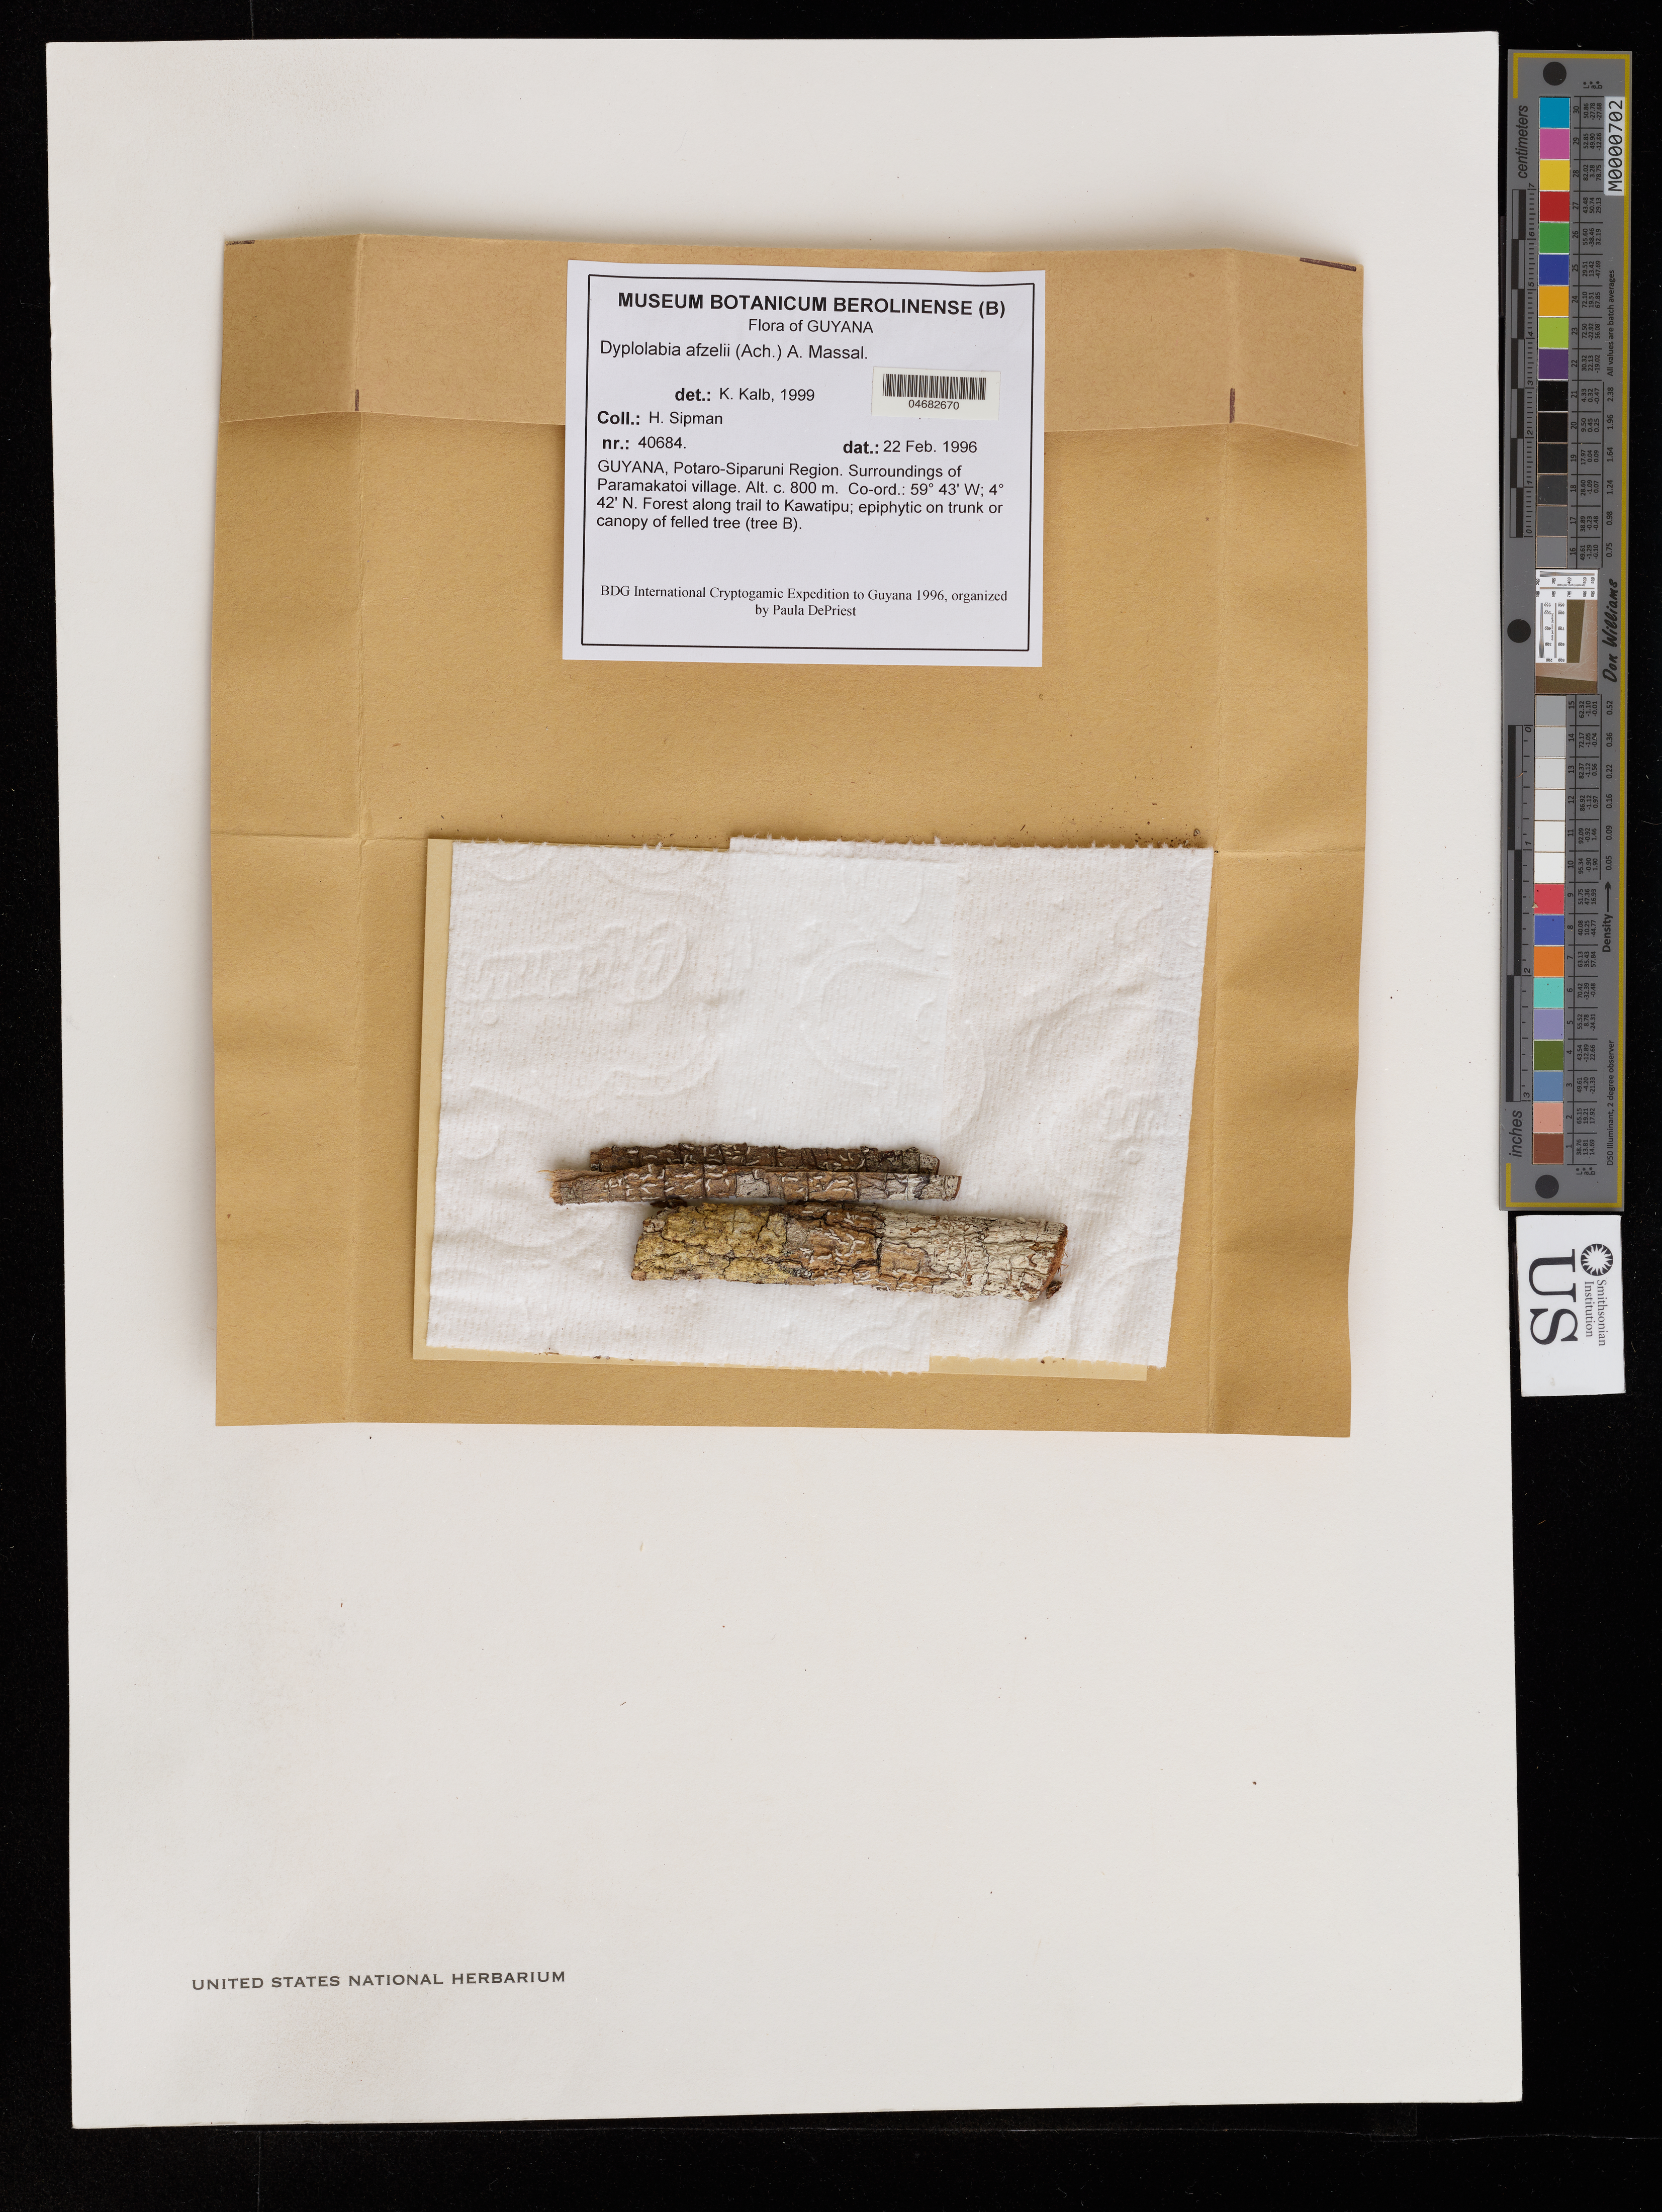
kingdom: Fungi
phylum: Ascomycota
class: Lecanoromycetes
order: Ostropales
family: Graphidaceae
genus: Dyplolabia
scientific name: Dyplolabia afzelii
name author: (Ach.) A. Massal.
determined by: Kalb, Klaus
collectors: H. Sipman et al.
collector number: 40684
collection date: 1996-02-22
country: Guyana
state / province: Potaro-Siparuni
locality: Paramakatoi Village, surroundings. Forest trail to Kawatipu.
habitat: Forest along trail. On trunk or canopy of felled tree (tree B)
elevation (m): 800